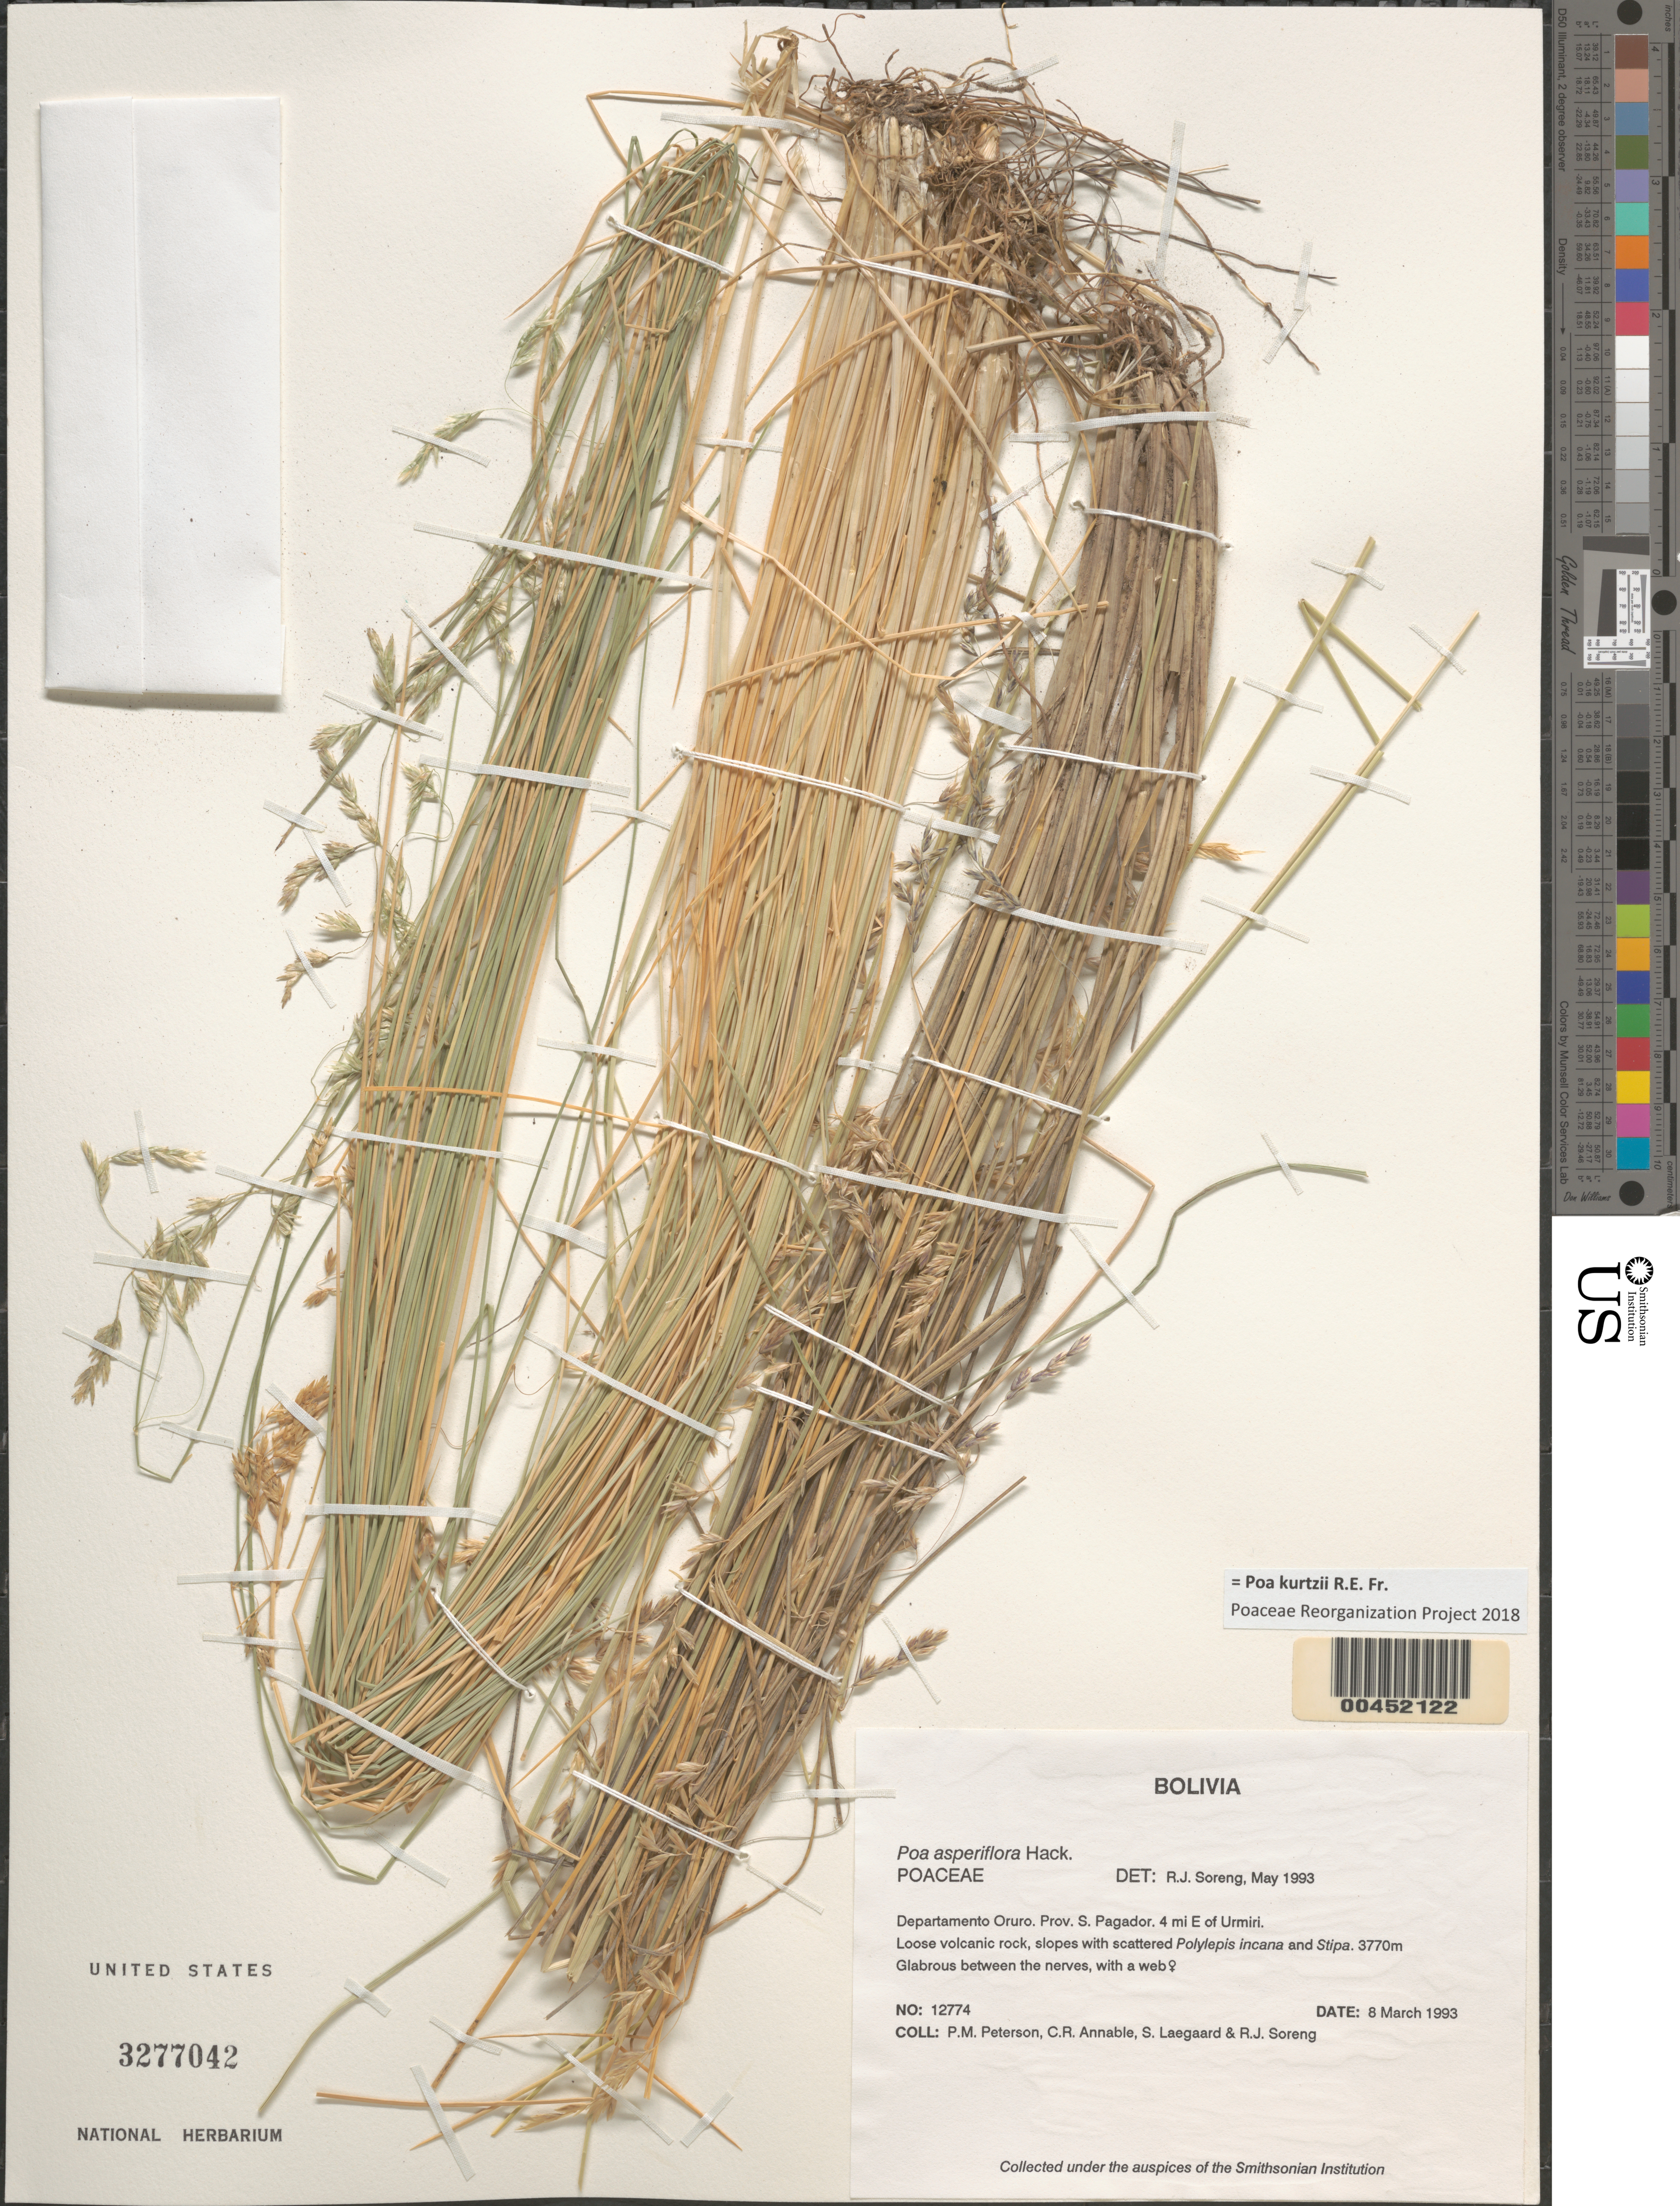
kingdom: Plantae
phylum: Tracheophyta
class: Liliopsida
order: Poales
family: Poaceae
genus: Poa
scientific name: Poa kurtzii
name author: R.E. Fr.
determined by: Poaceae Reorganization Project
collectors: P. M. Peterson, C. R. Annable, S. Lægaard & R. J. Soreng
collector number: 12774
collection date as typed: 08 Mar 1993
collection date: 1993-03-08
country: Bolivia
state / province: Oruro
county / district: Sebastián Pagador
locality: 4 mi E of Urmiri.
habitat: Loose volcanic rock, slopes with scattered Polylepis incana and Stipa.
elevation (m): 3770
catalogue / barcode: US 3277042